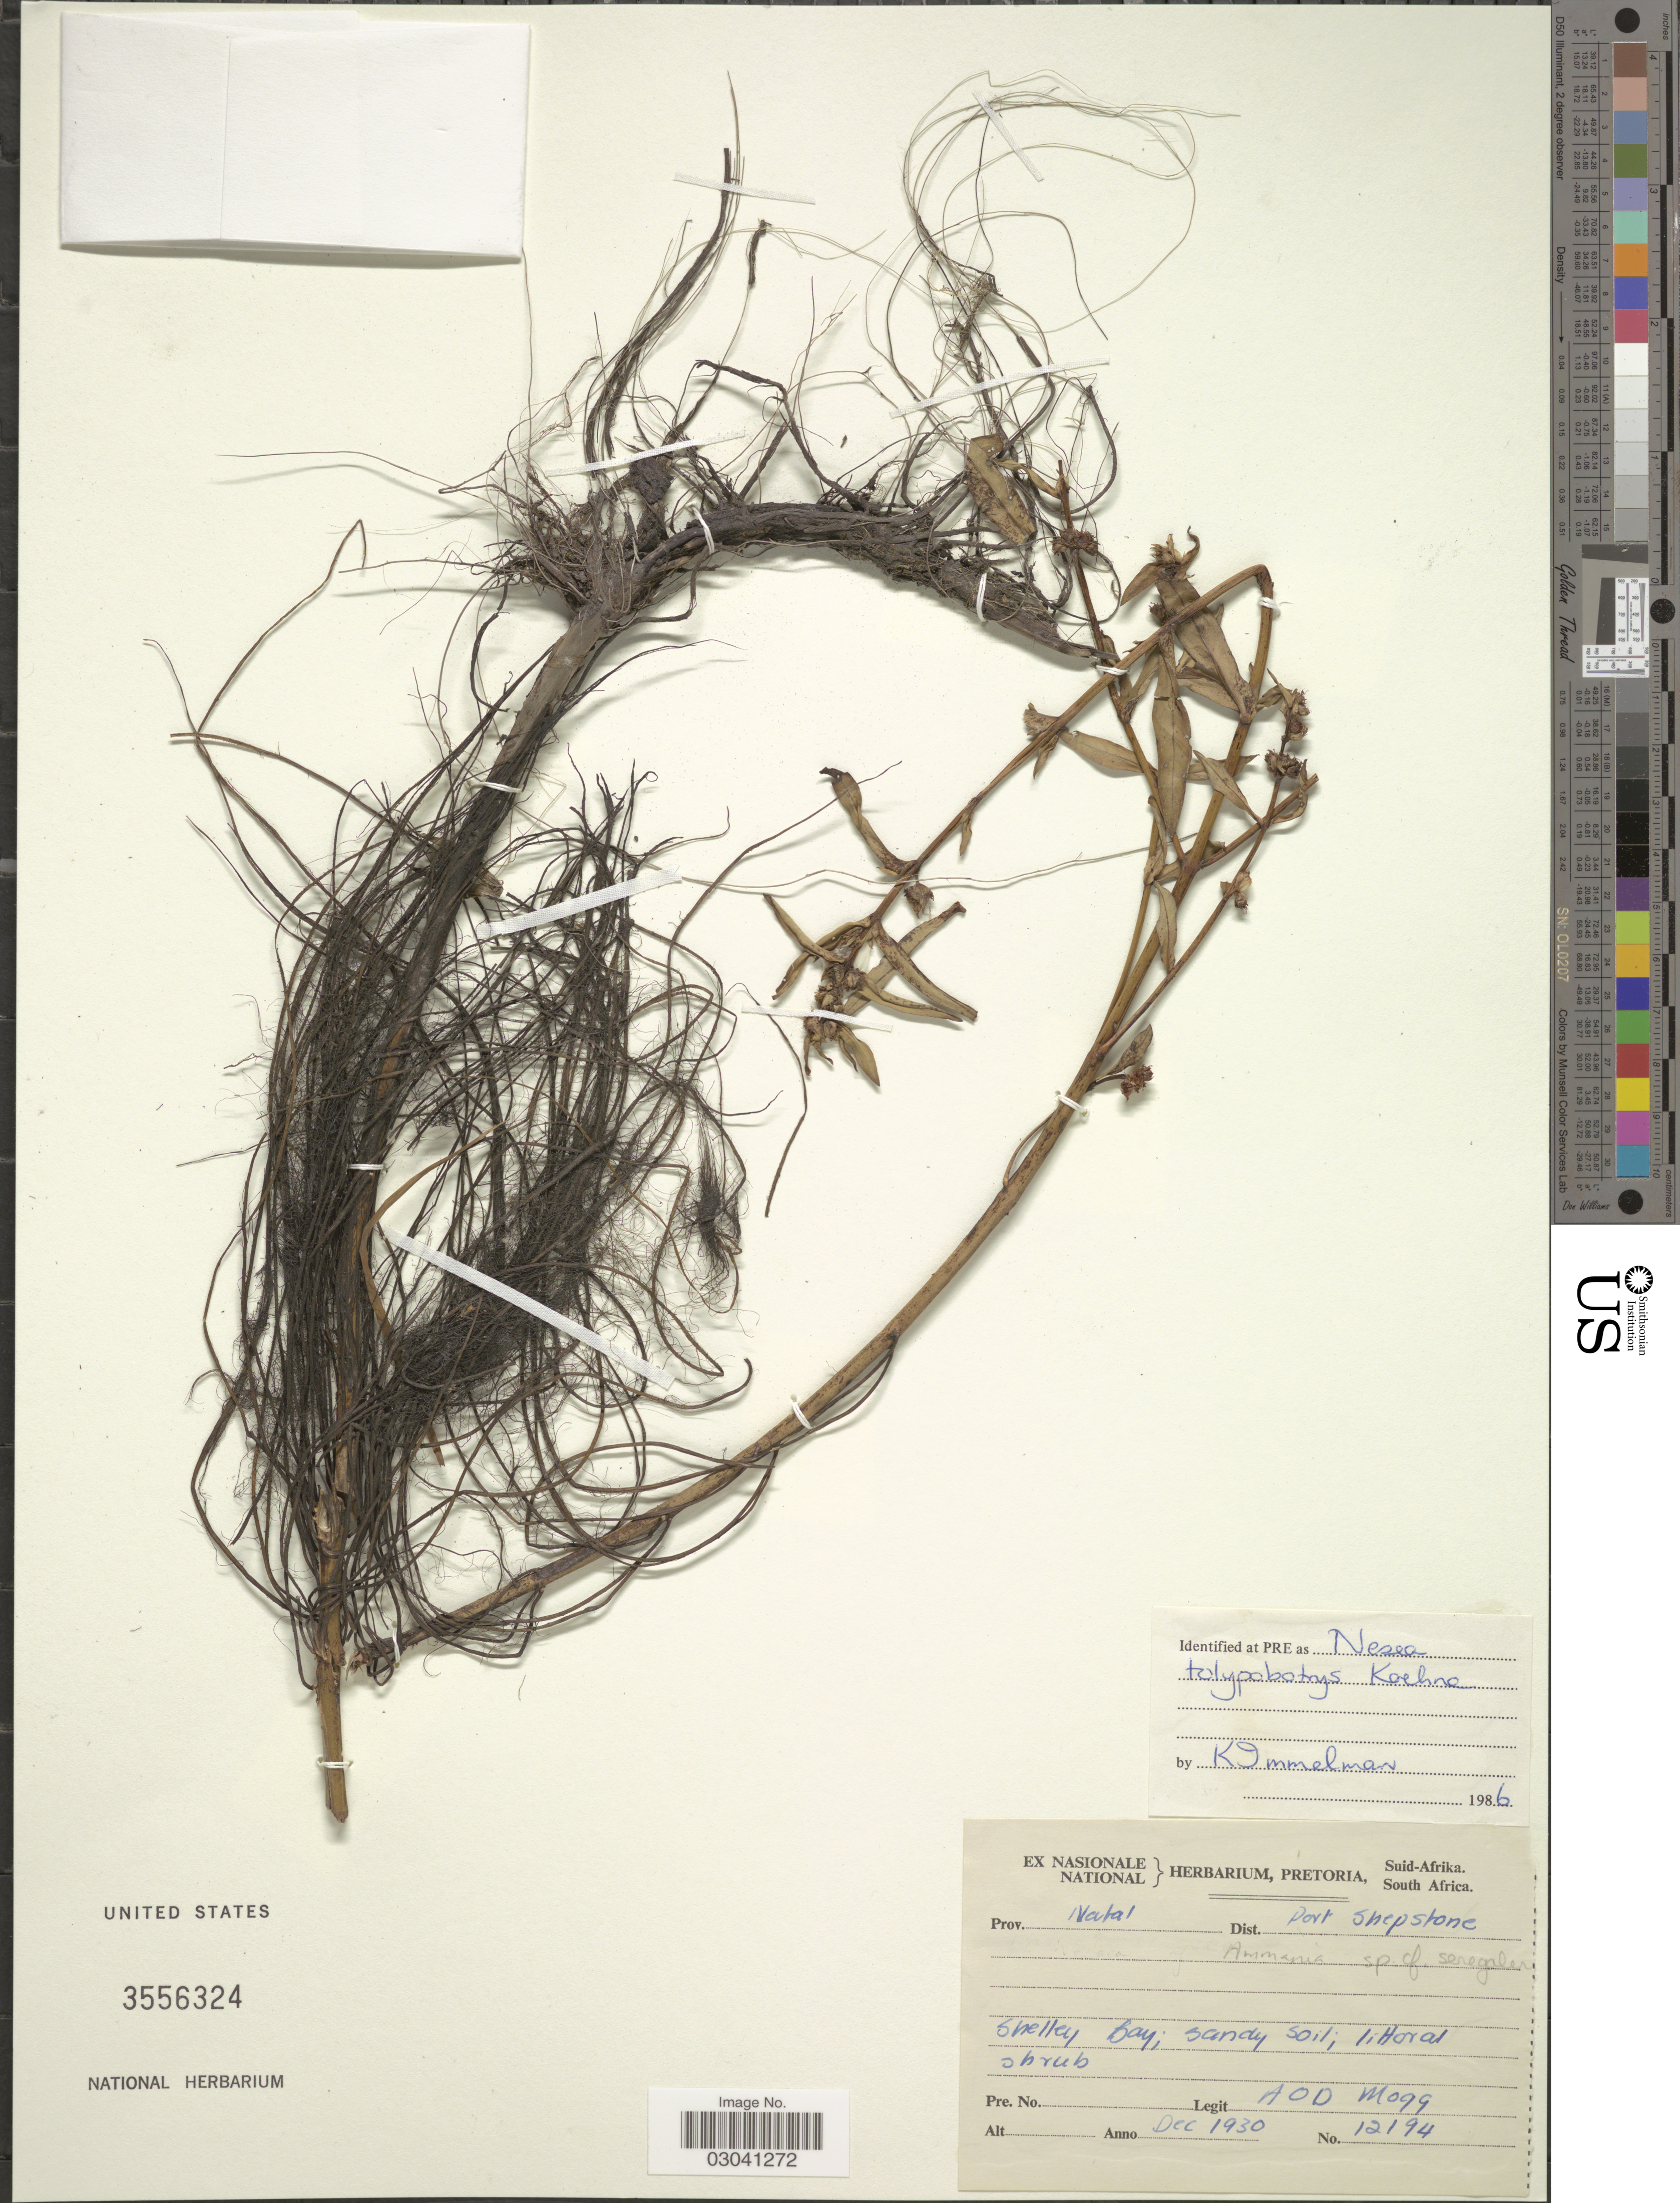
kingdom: Plantae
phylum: Tracheophyta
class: Magnoliopsida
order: Myrtales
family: Lythraceae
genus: Ammannia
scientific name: Ammannia tolypobotrys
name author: (Koehne) S.A. Graham & Gandhi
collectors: A. O. Mogg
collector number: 12194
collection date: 1930-12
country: South Africa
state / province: KwaZulu-Natal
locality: Prov. Natal, Dist. Port Shepstone. Shelley Bay.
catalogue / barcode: US 3556324